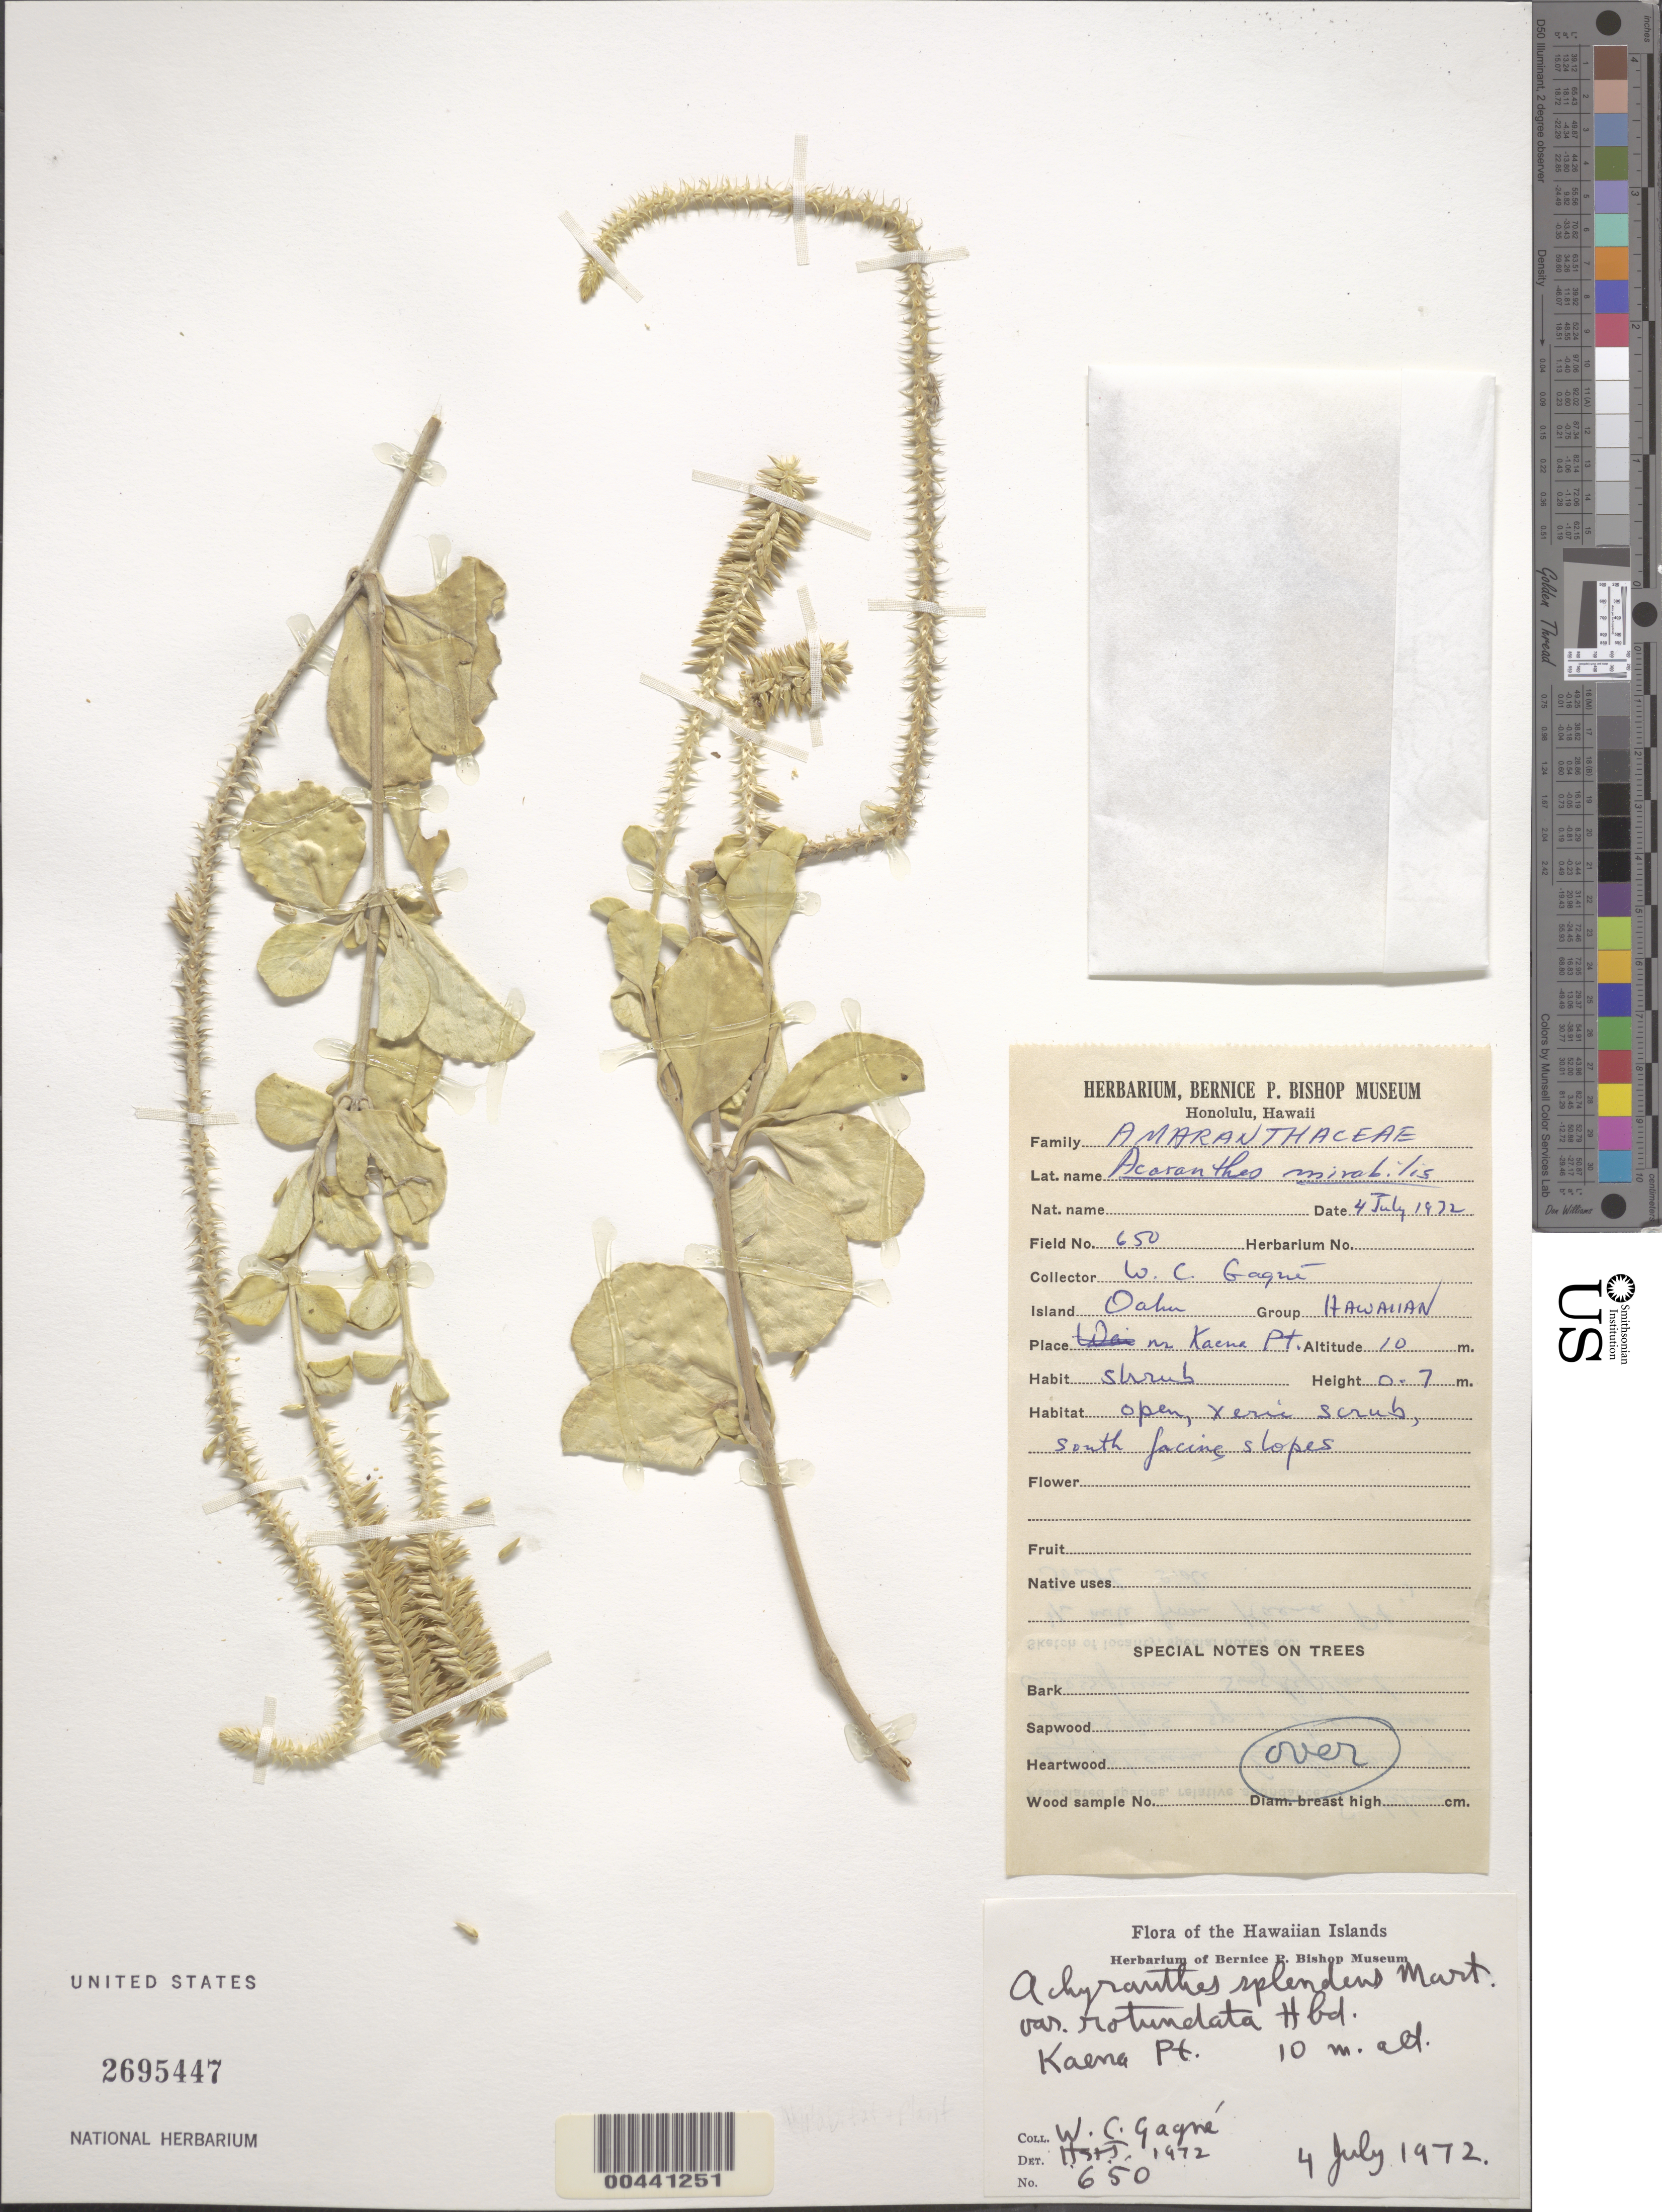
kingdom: Plantae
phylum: Tracheophyta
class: Magnoliopsida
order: Caryophyllales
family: Amaranthaceae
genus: Achyranthes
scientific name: Achyranthes splendens var. rotundata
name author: Hillebr.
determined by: St. John, H.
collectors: W. Gagne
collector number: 650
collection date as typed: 4 Jul 1972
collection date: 1972-07-04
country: United States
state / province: Hawaii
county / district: Kauai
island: Kaua'i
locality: Kaena Point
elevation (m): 10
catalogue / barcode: US 2695447